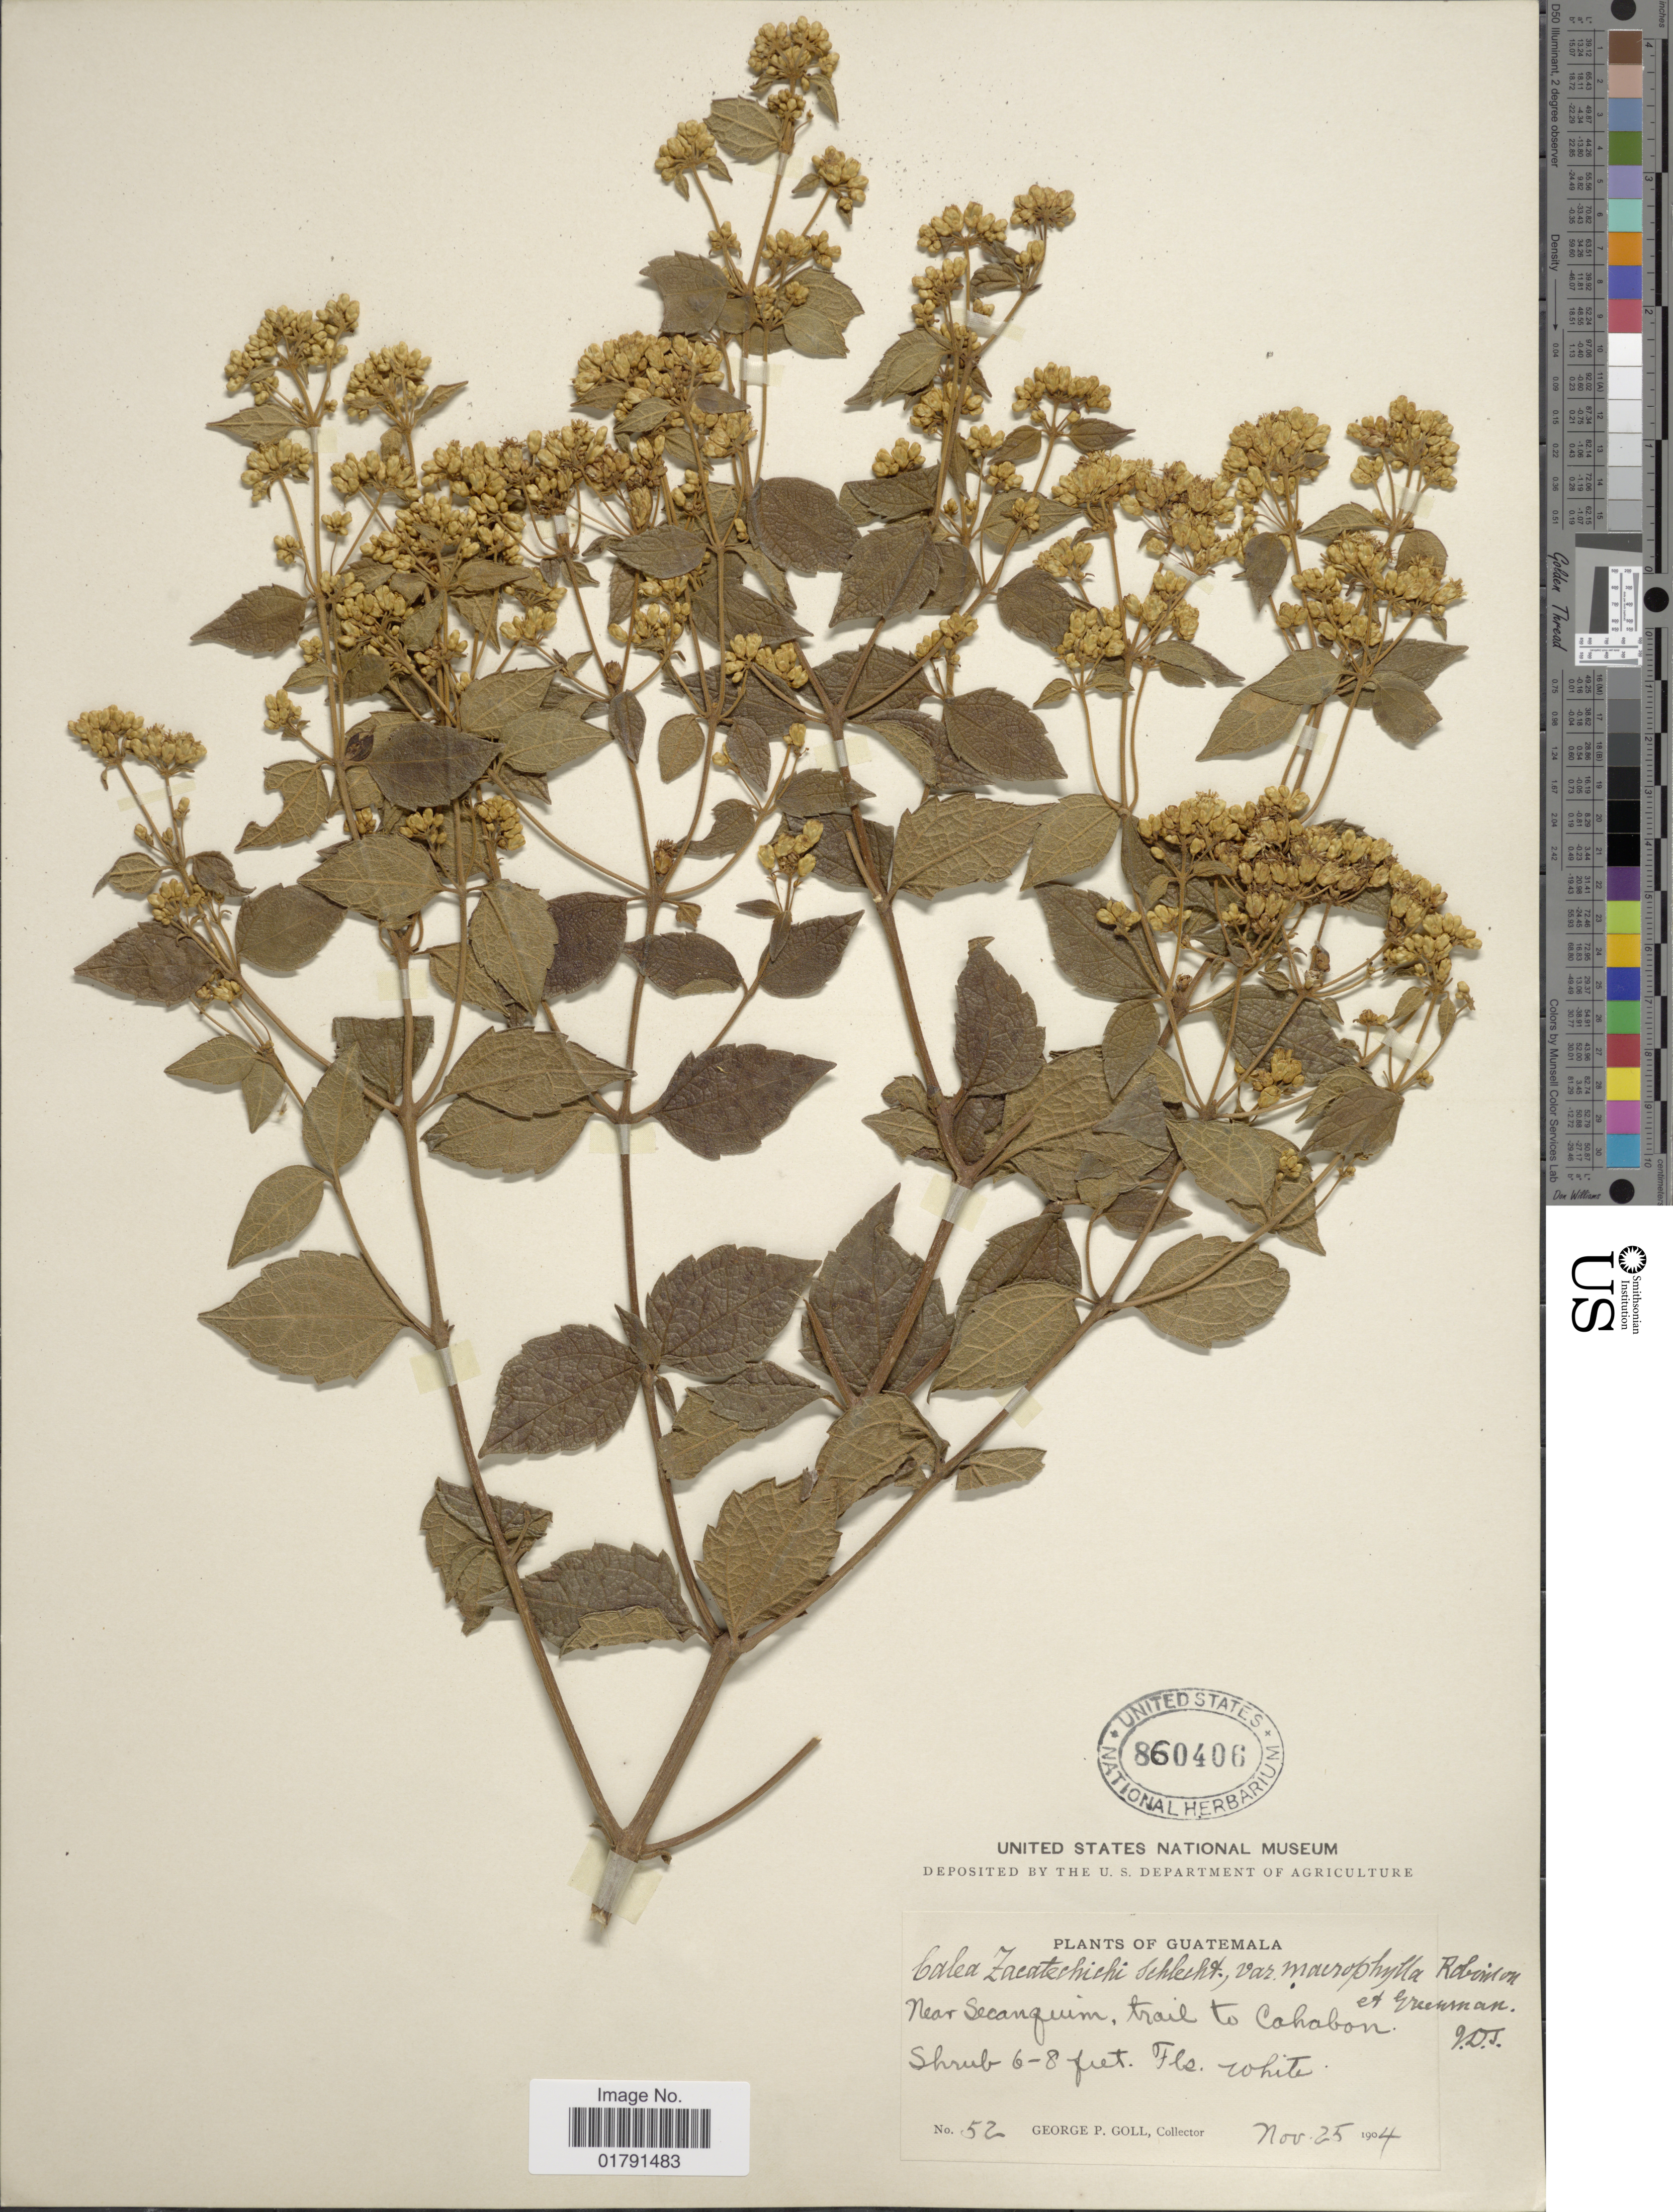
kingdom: Plantae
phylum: Tracheophyta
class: Magnoliopsida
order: Asterales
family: Asteraceae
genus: Calea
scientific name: Calea ternifolia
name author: Kunth in Humb. et al.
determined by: Bueno, Vinicius Resende, (ICN), Universidade Federal do Rio Grande do Sul (BRAZIL)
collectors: G. P. Goll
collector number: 52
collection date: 1904-11-25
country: Guatemala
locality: Near Secanquim, trail to Cahabon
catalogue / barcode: US 860406